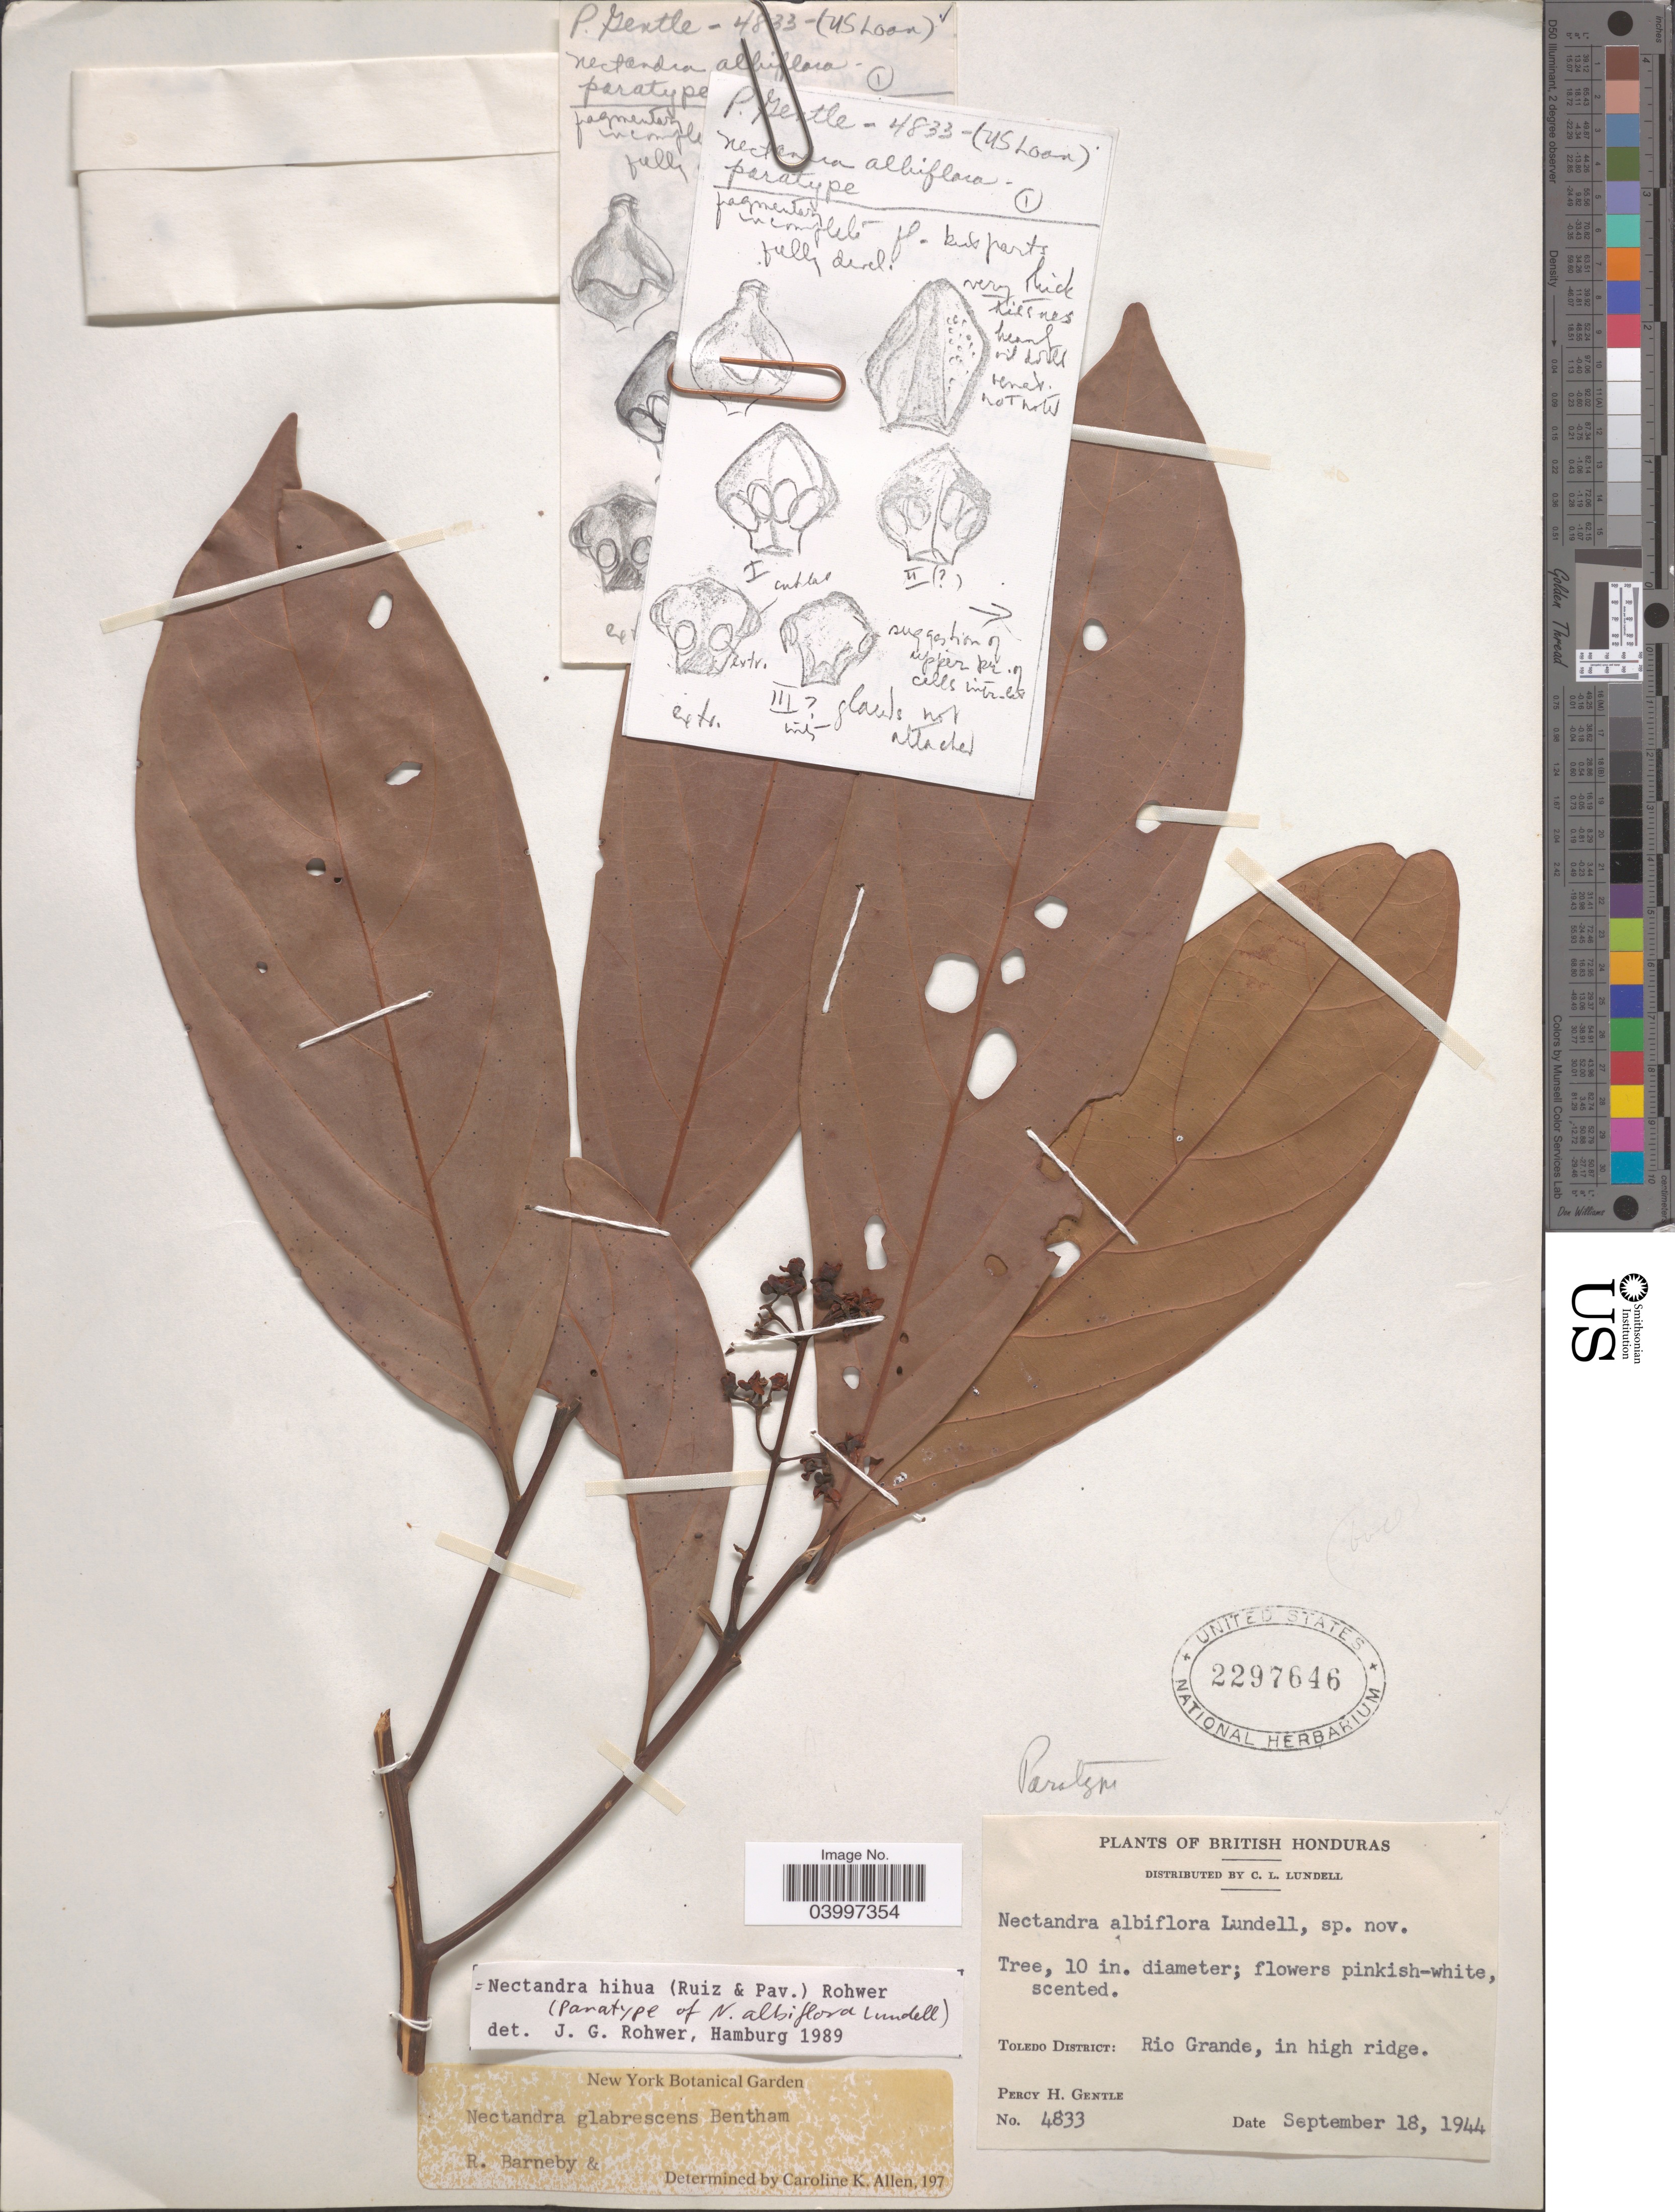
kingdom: Plantae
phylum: Tracheophyta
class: Magnoliopsida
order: Laurales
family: Lauraceae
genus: Nectandra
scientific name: Nectandra hihua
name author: (Ruiz & Pav.) Rohwer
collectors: P. H. Gentle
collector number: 4833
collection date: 1944-09-18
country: Belize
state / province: Toledo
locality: British Honduras. Toledo District: Rio Grande.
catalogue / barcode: US 2297646